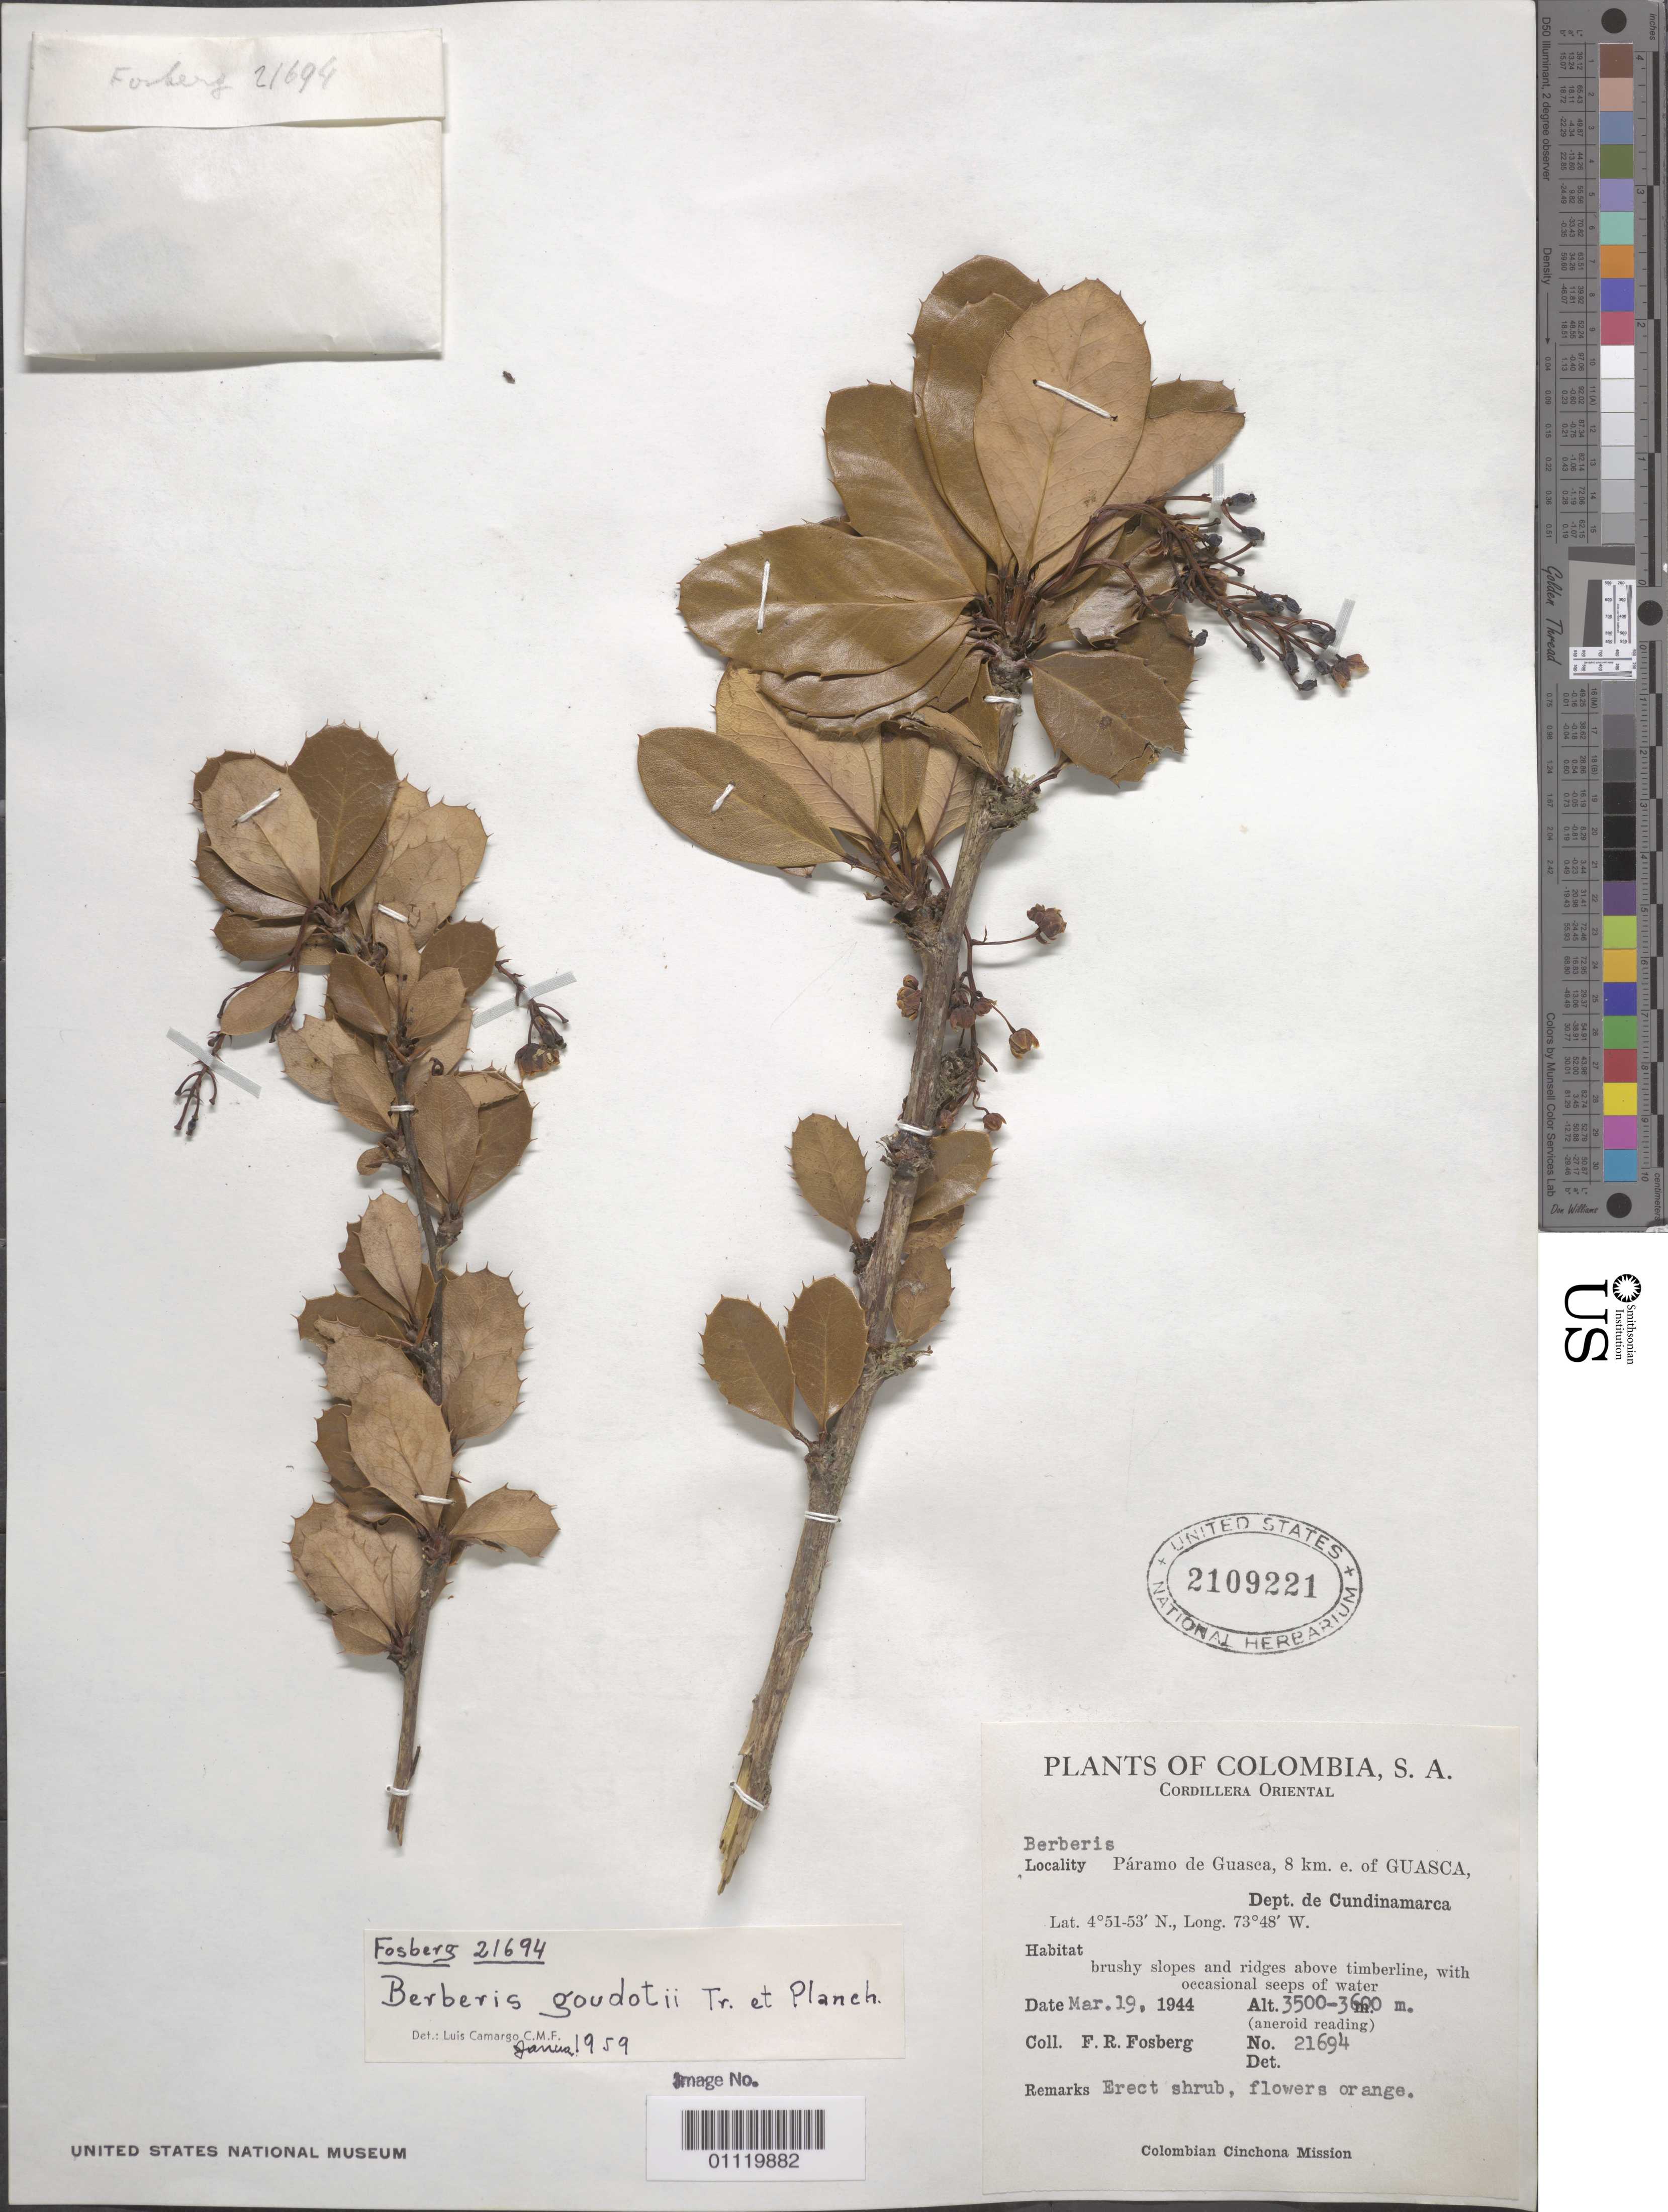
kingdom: Plantae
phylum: Tracheophyta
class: Magnoliopsida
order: Ranunculales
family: Berberidaceae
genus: Berberis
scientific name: Berberis goudotii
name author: Triana & Planch. ex Wedd.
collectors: F. R. Fosberg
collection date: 1944-03-19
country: Colombia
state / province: Cundinamarca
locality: Cordillera Oriental: Paramo de Guasca, 8 km east of Guasca.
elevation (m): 3500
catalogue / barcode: US 2109221